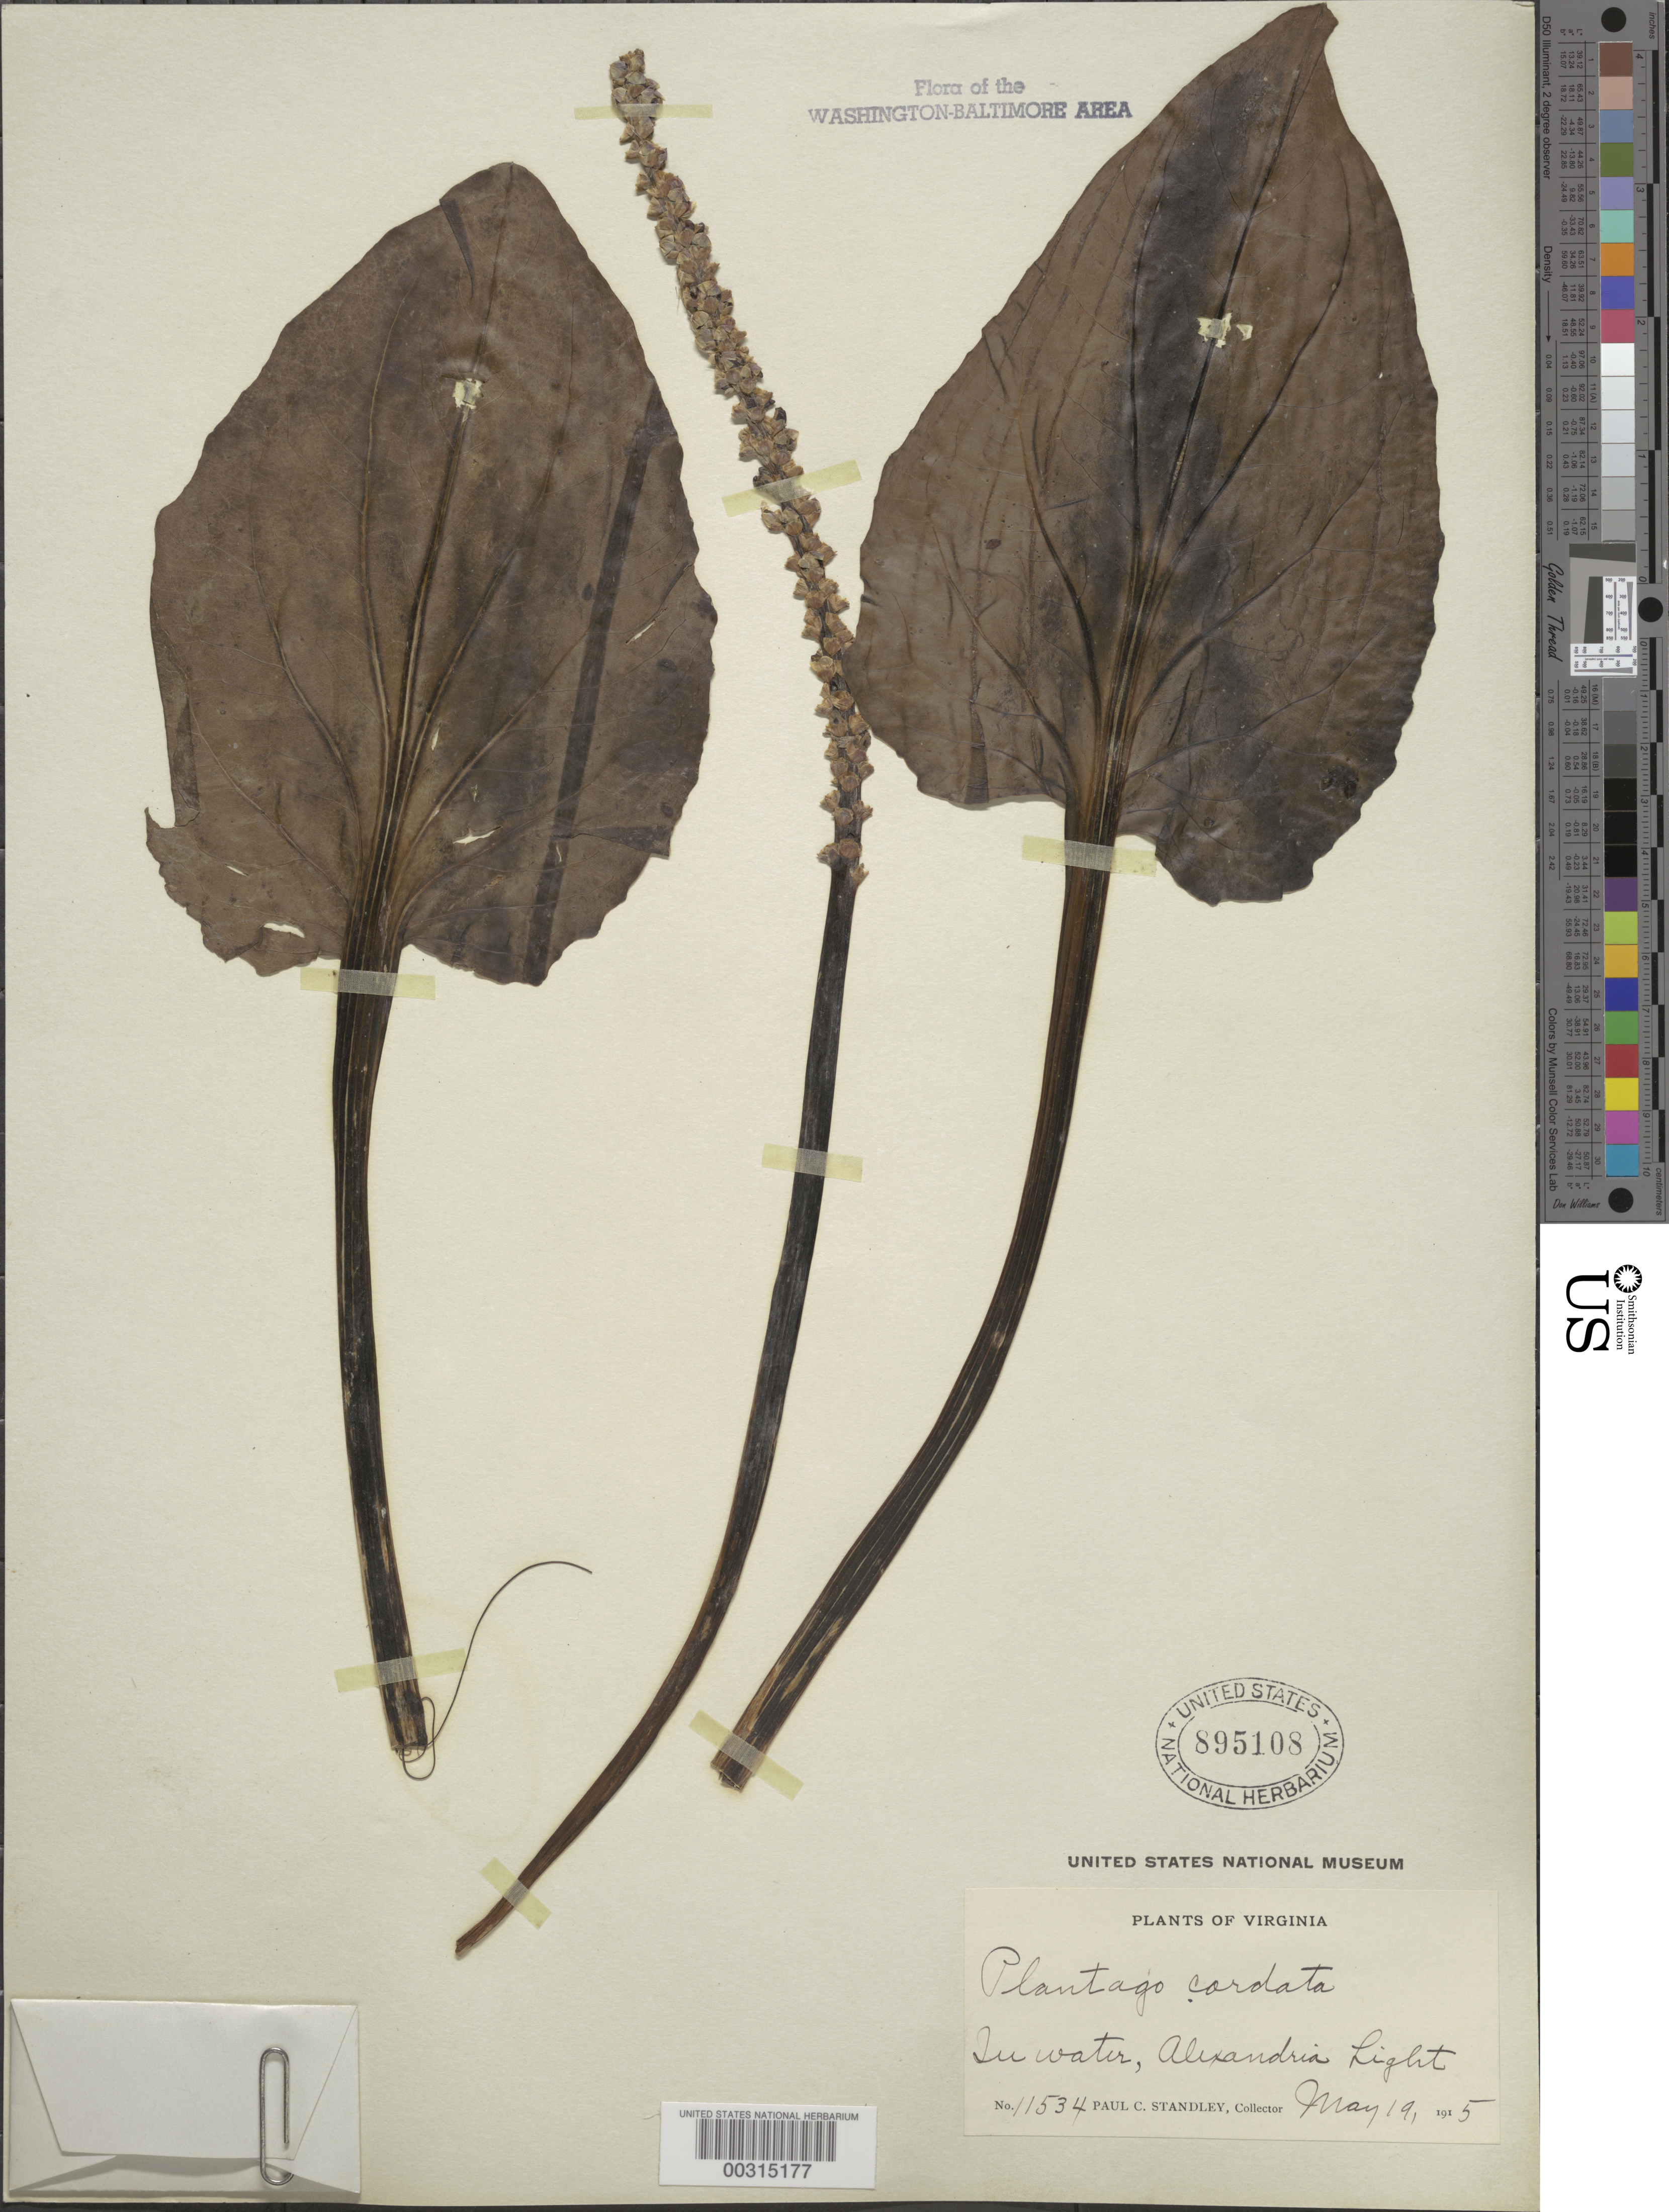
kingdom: Plantae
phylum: Tracheophyta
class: Magnoliopsida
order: Lamiales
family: Plantaginaceae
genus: Plantago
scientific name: Plantago cordata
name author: Lam.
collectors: P. C. Standley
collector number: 11534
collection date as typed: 19 May 1915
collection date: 1915-05-19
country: United States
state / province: Virginia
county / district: City of Alexandria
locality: Alexandria Light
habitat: In water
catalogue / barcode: US 895108